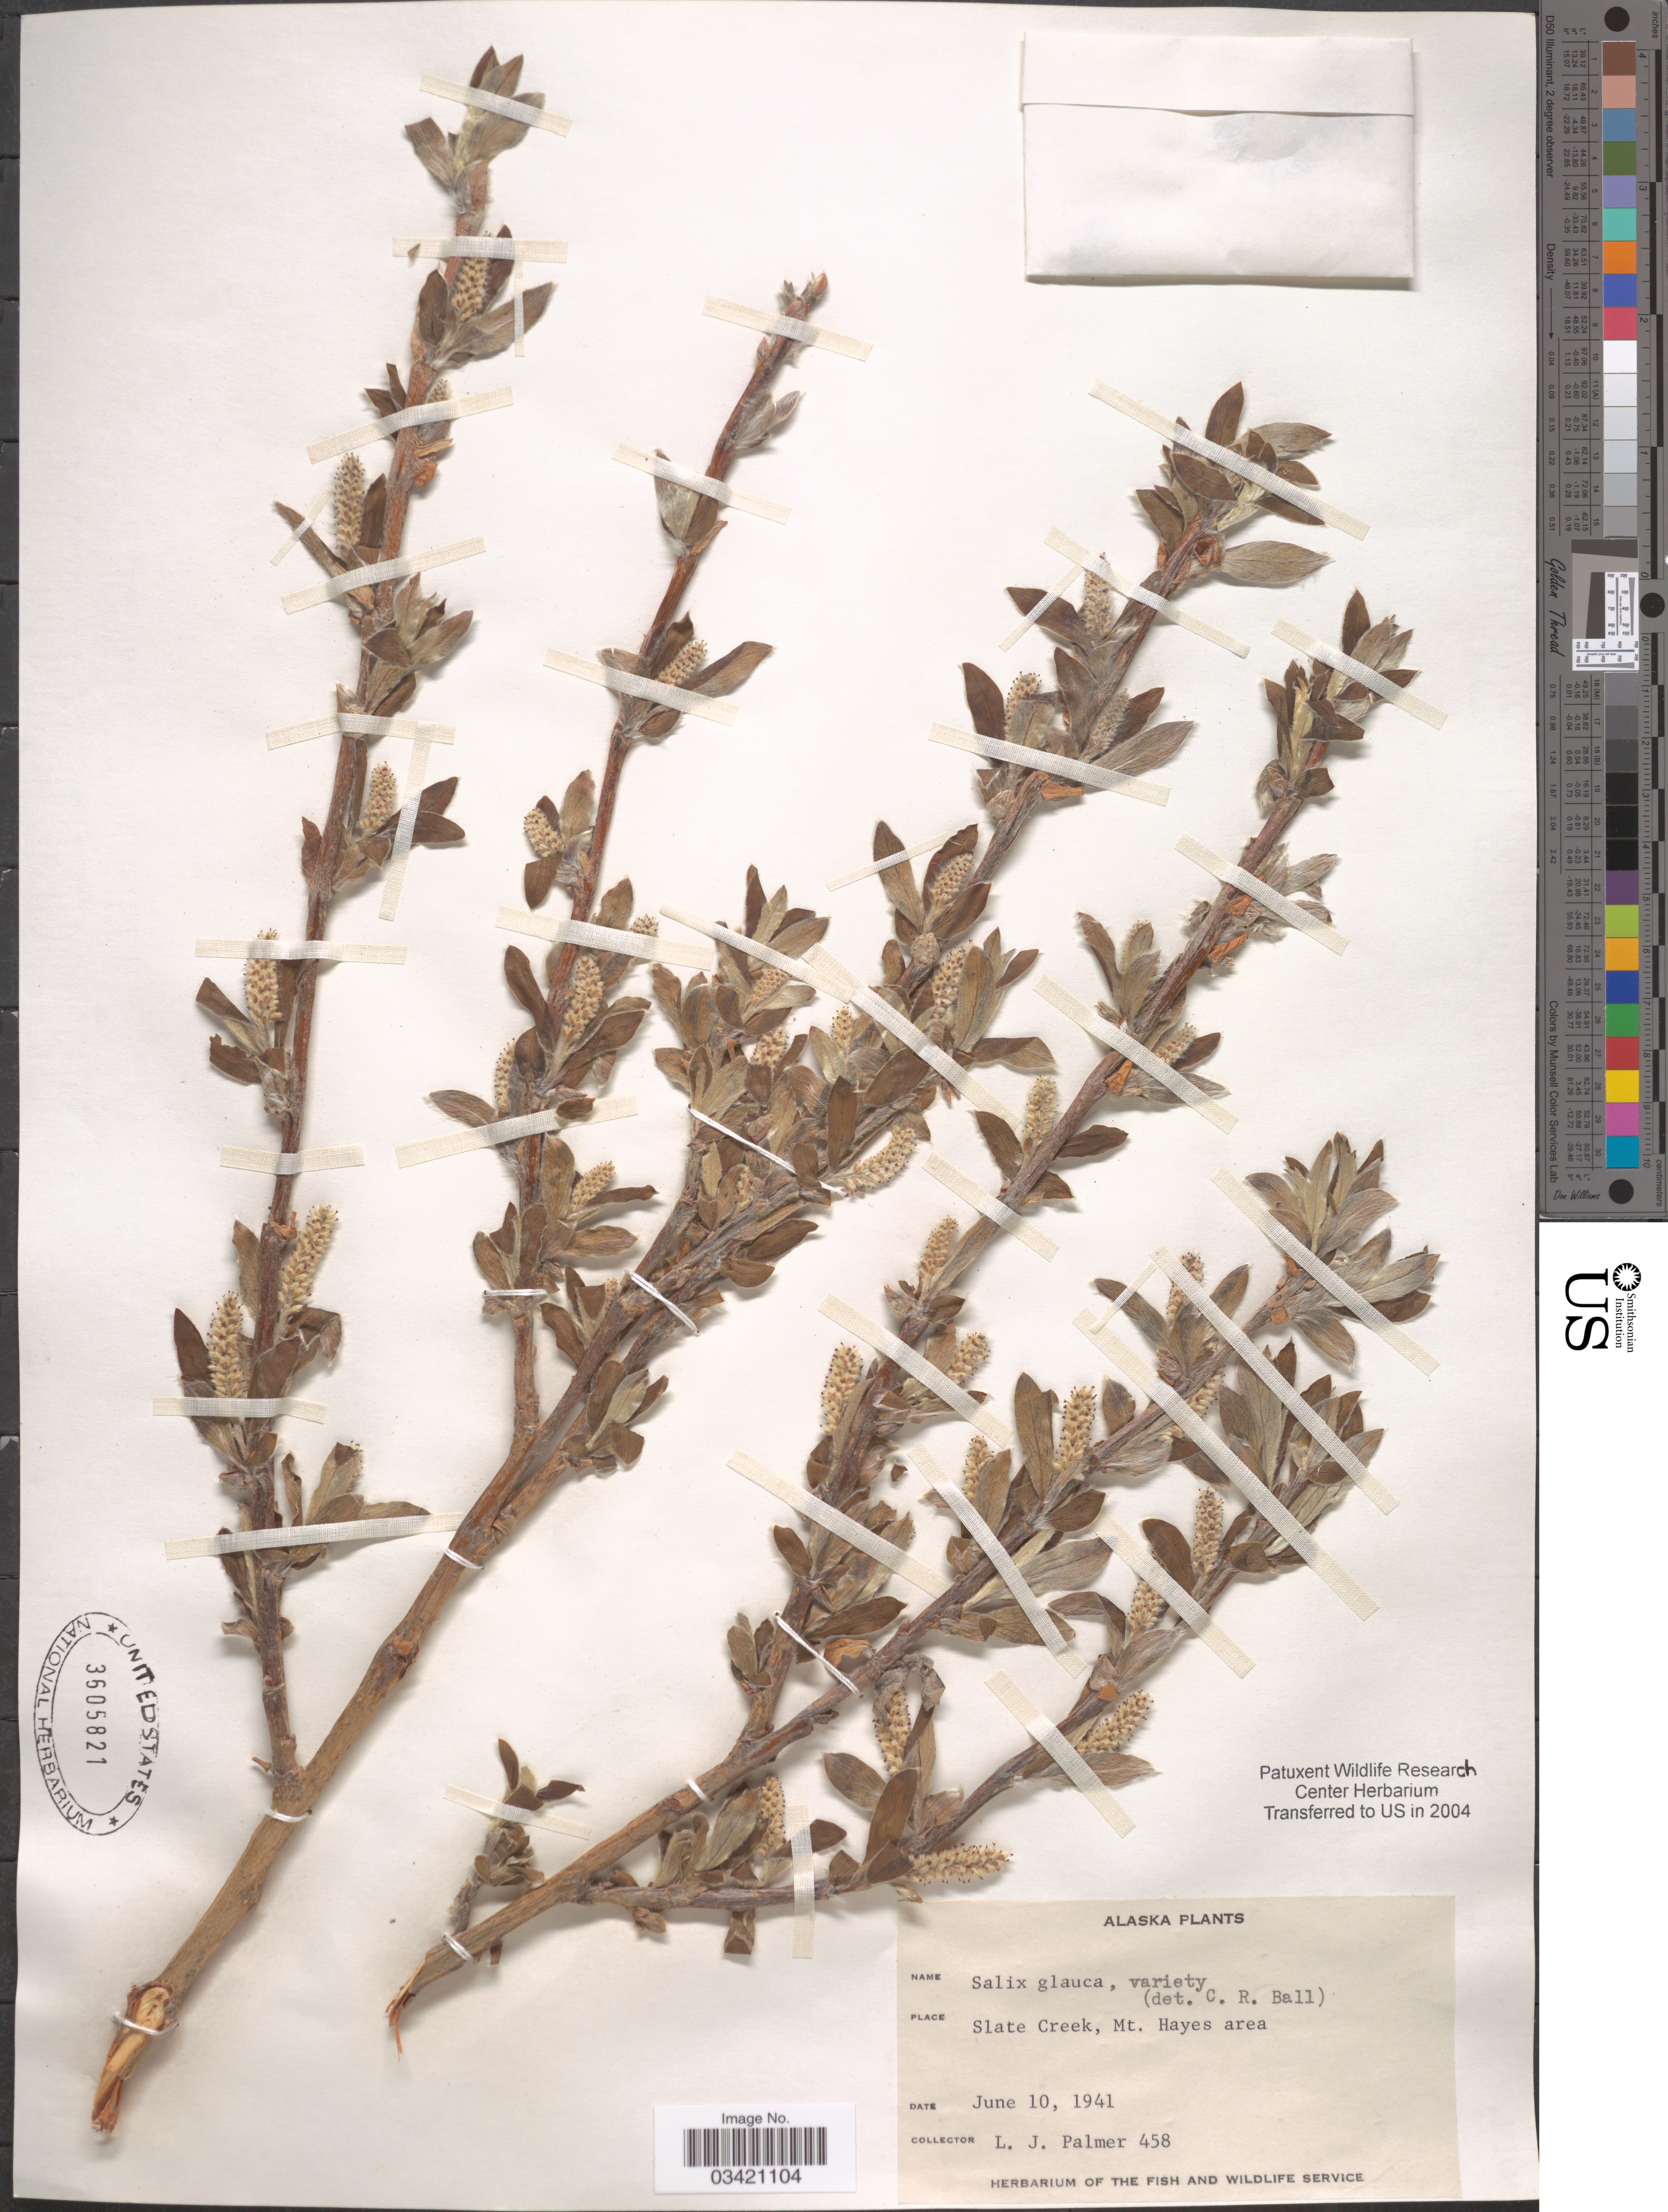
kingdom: Plantae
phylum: Tracheophyta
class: Magnoliopsida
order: Malpighiales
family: Salicaceae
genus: Salix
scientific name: Salix glauca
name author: L.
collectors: L. J. Palmer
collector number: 458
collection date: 1941-06-10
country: United States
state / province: Alaska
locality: Slate Creek, Mt. Hayes area.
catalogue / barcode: US 3605821